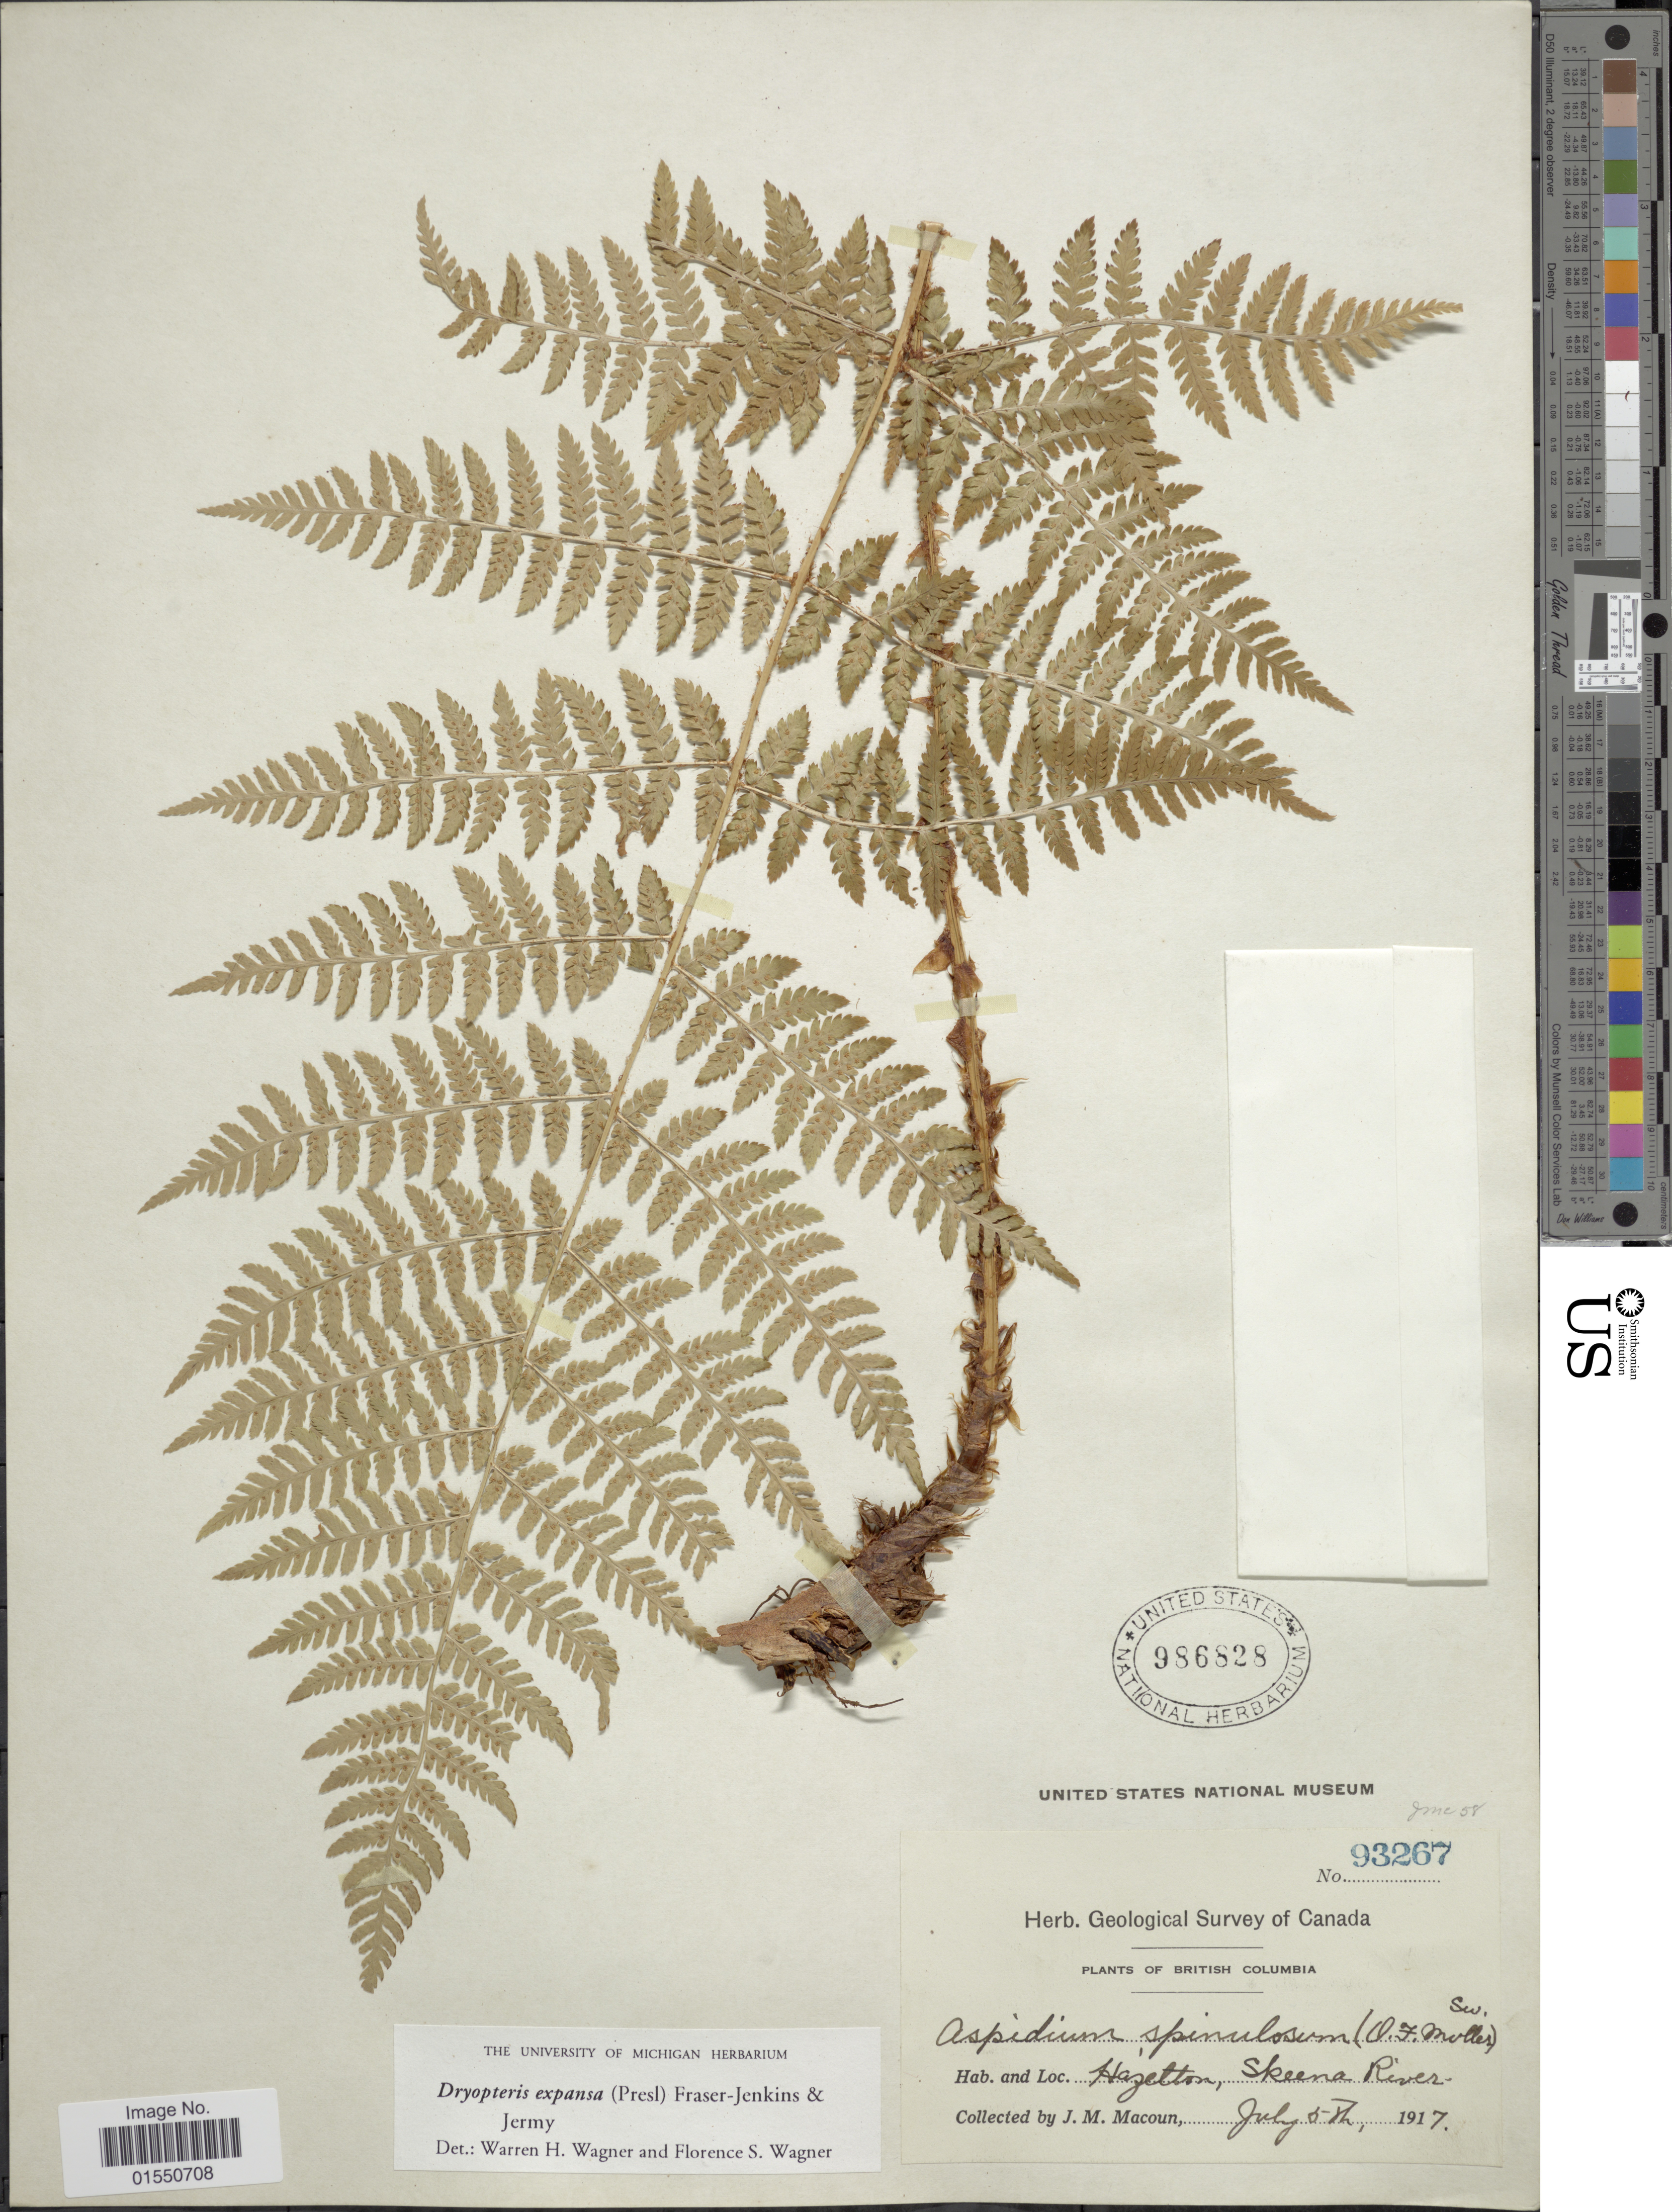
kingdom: Plantae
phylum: Tracheophyta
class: Polypodiopsida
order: Polypodiales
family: Dryopteridaceae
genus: Dryopteris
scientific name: Dryopteris expansa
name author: (C. Presl) Fraser-Jenk. & Jermy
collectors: J. M. Macoun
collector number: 93267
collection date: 1917-07-05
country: Canada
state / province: British Columbia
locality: Hazelton, Skeena River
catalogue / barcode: US 986828